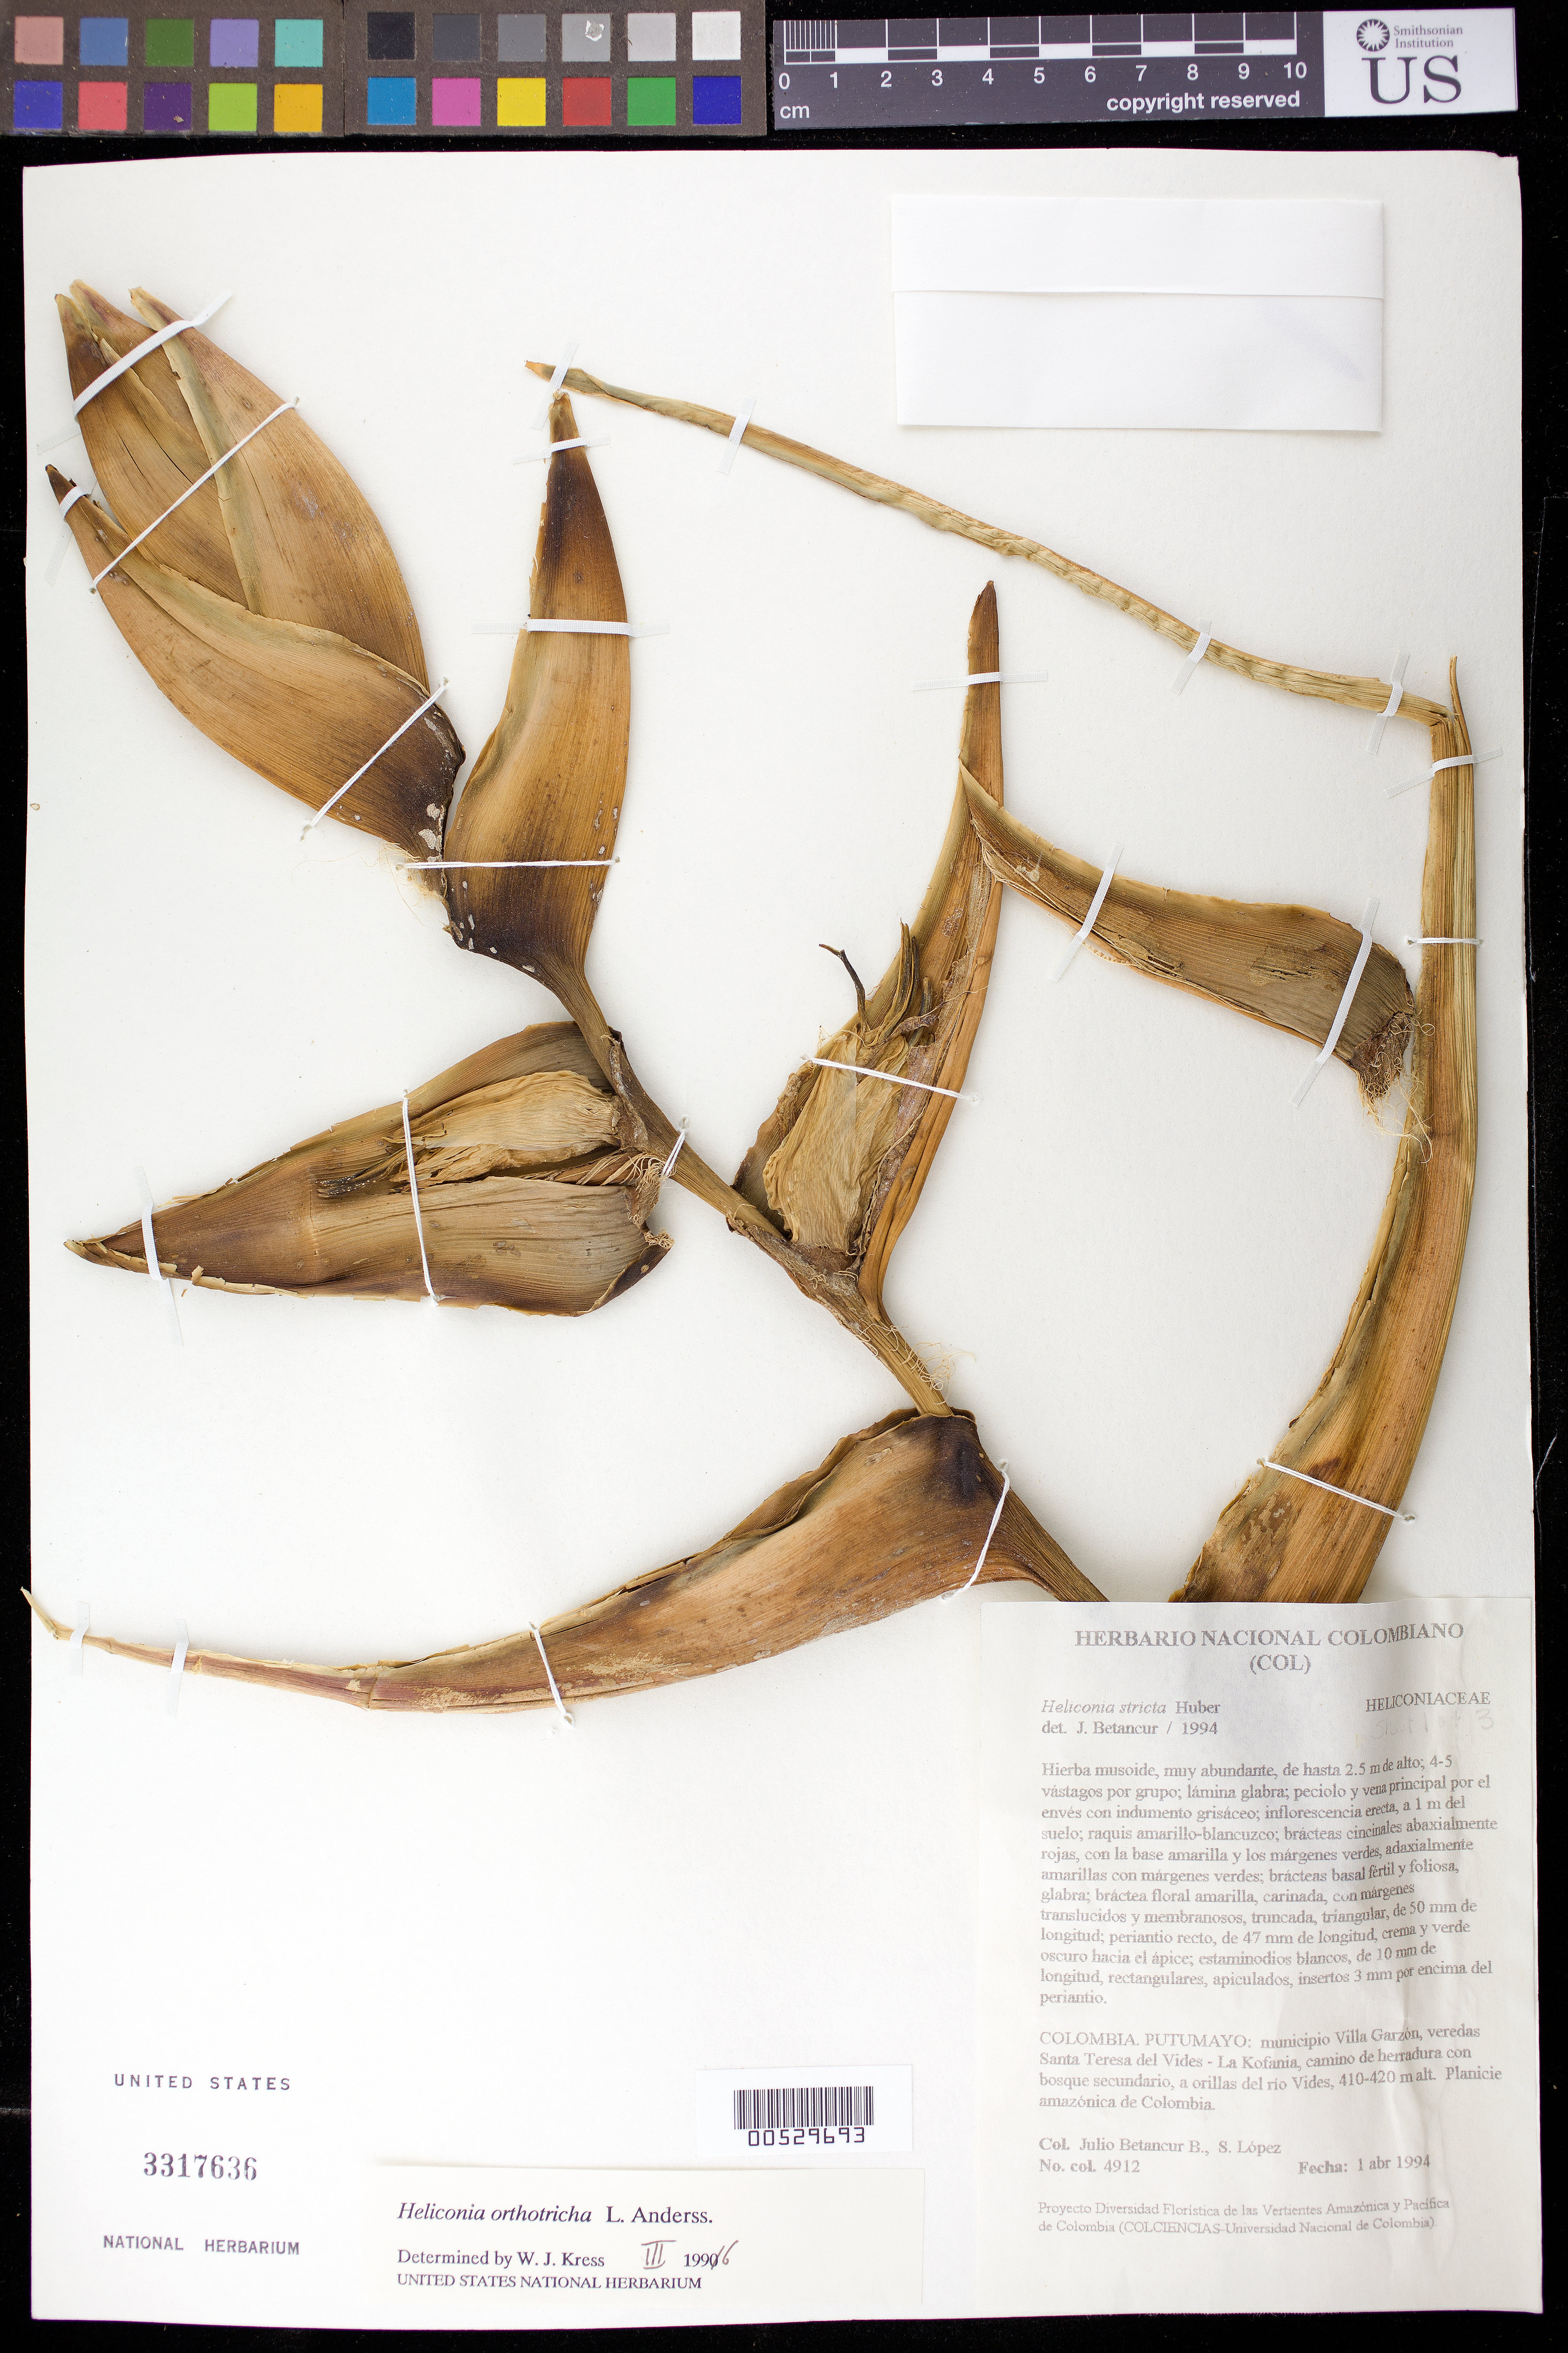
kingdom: Plantae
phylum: Tracheophyta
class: Liliopsida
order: Zingiberales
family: Heliconiaceae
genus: Heliconia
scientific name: Heliconia orthotricha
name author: L. Andersson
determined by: Kress, W. J., (US), Smithsonian Institution - National Museum of Natural History (UNITED STATES)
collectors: J. C. Betancur & S. Lopez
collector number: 4912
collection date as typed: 01 Apr 1994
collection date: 1994-04-01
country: Colombia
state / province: Putumayo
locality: Villa Garzon, Santa Teresa del vides - la kofania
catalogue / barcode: US 3317636